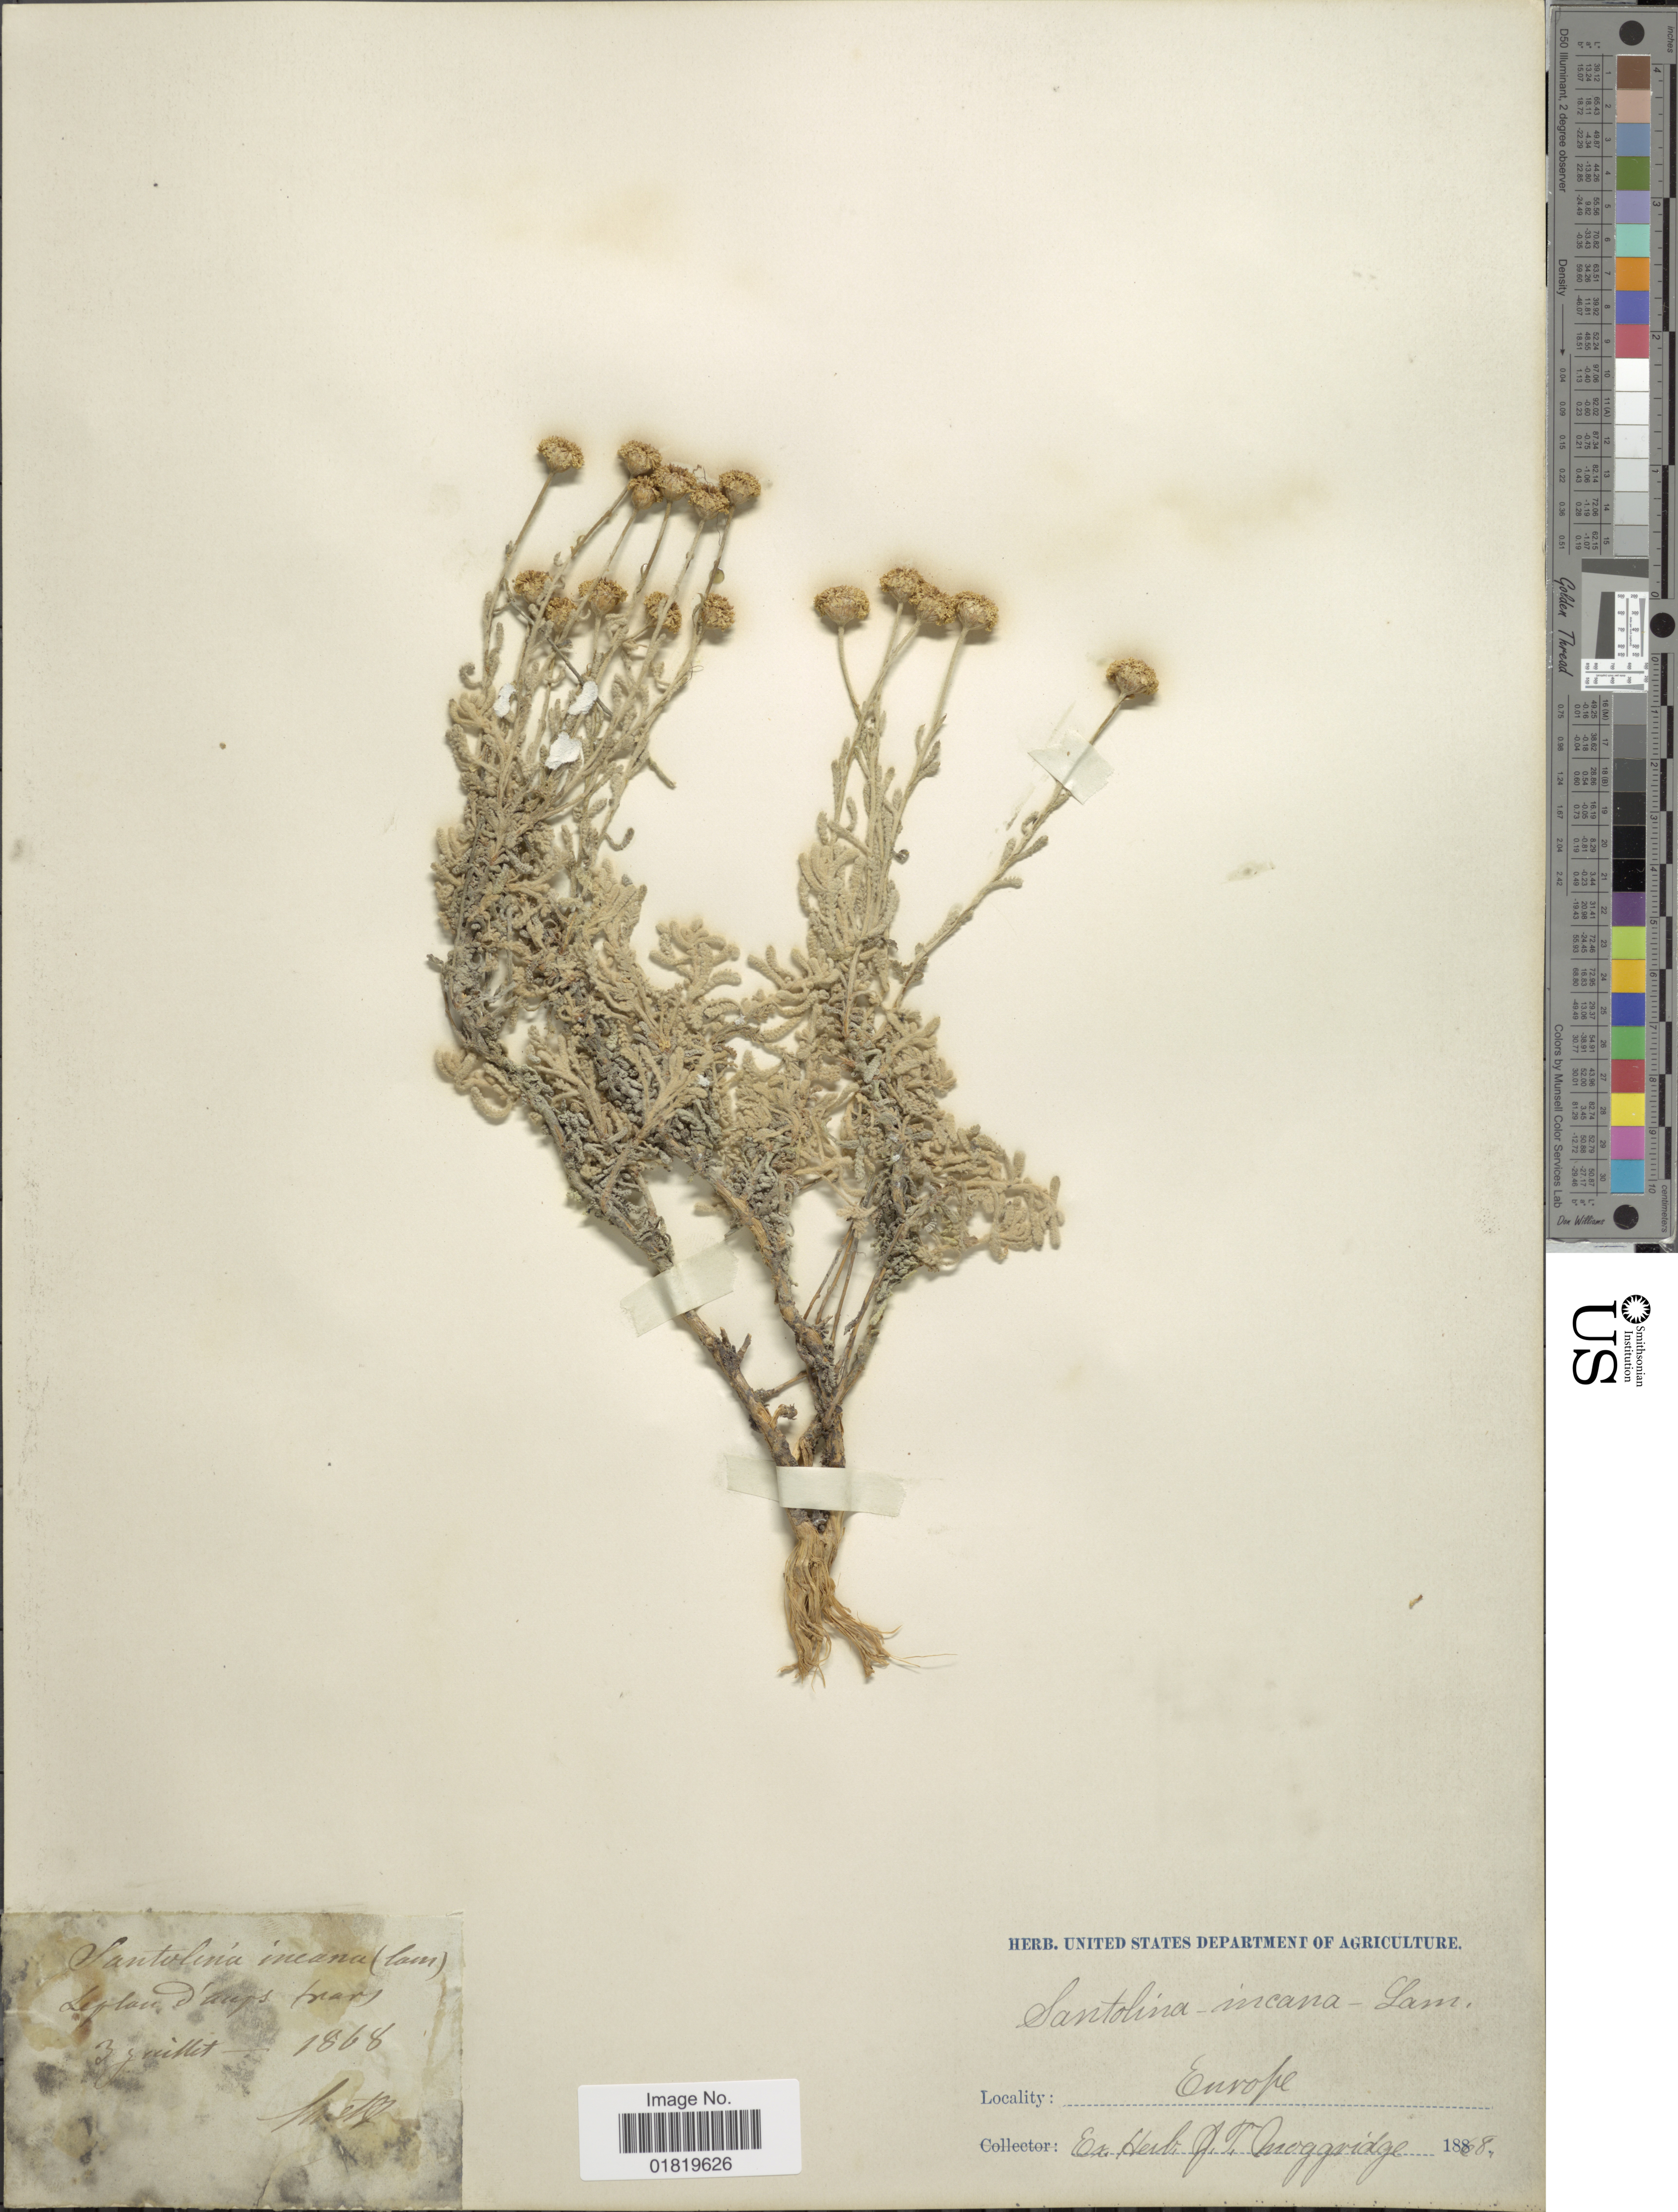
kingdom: Plantae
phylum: Tracheophyta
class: Magnoliopsida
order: Asterales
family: Asteraceae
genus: Santolina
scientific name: Santolina chamaecyparissus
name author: L.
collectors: ex herb. J.T. Moggridge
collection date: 1888-07-03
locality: Europe